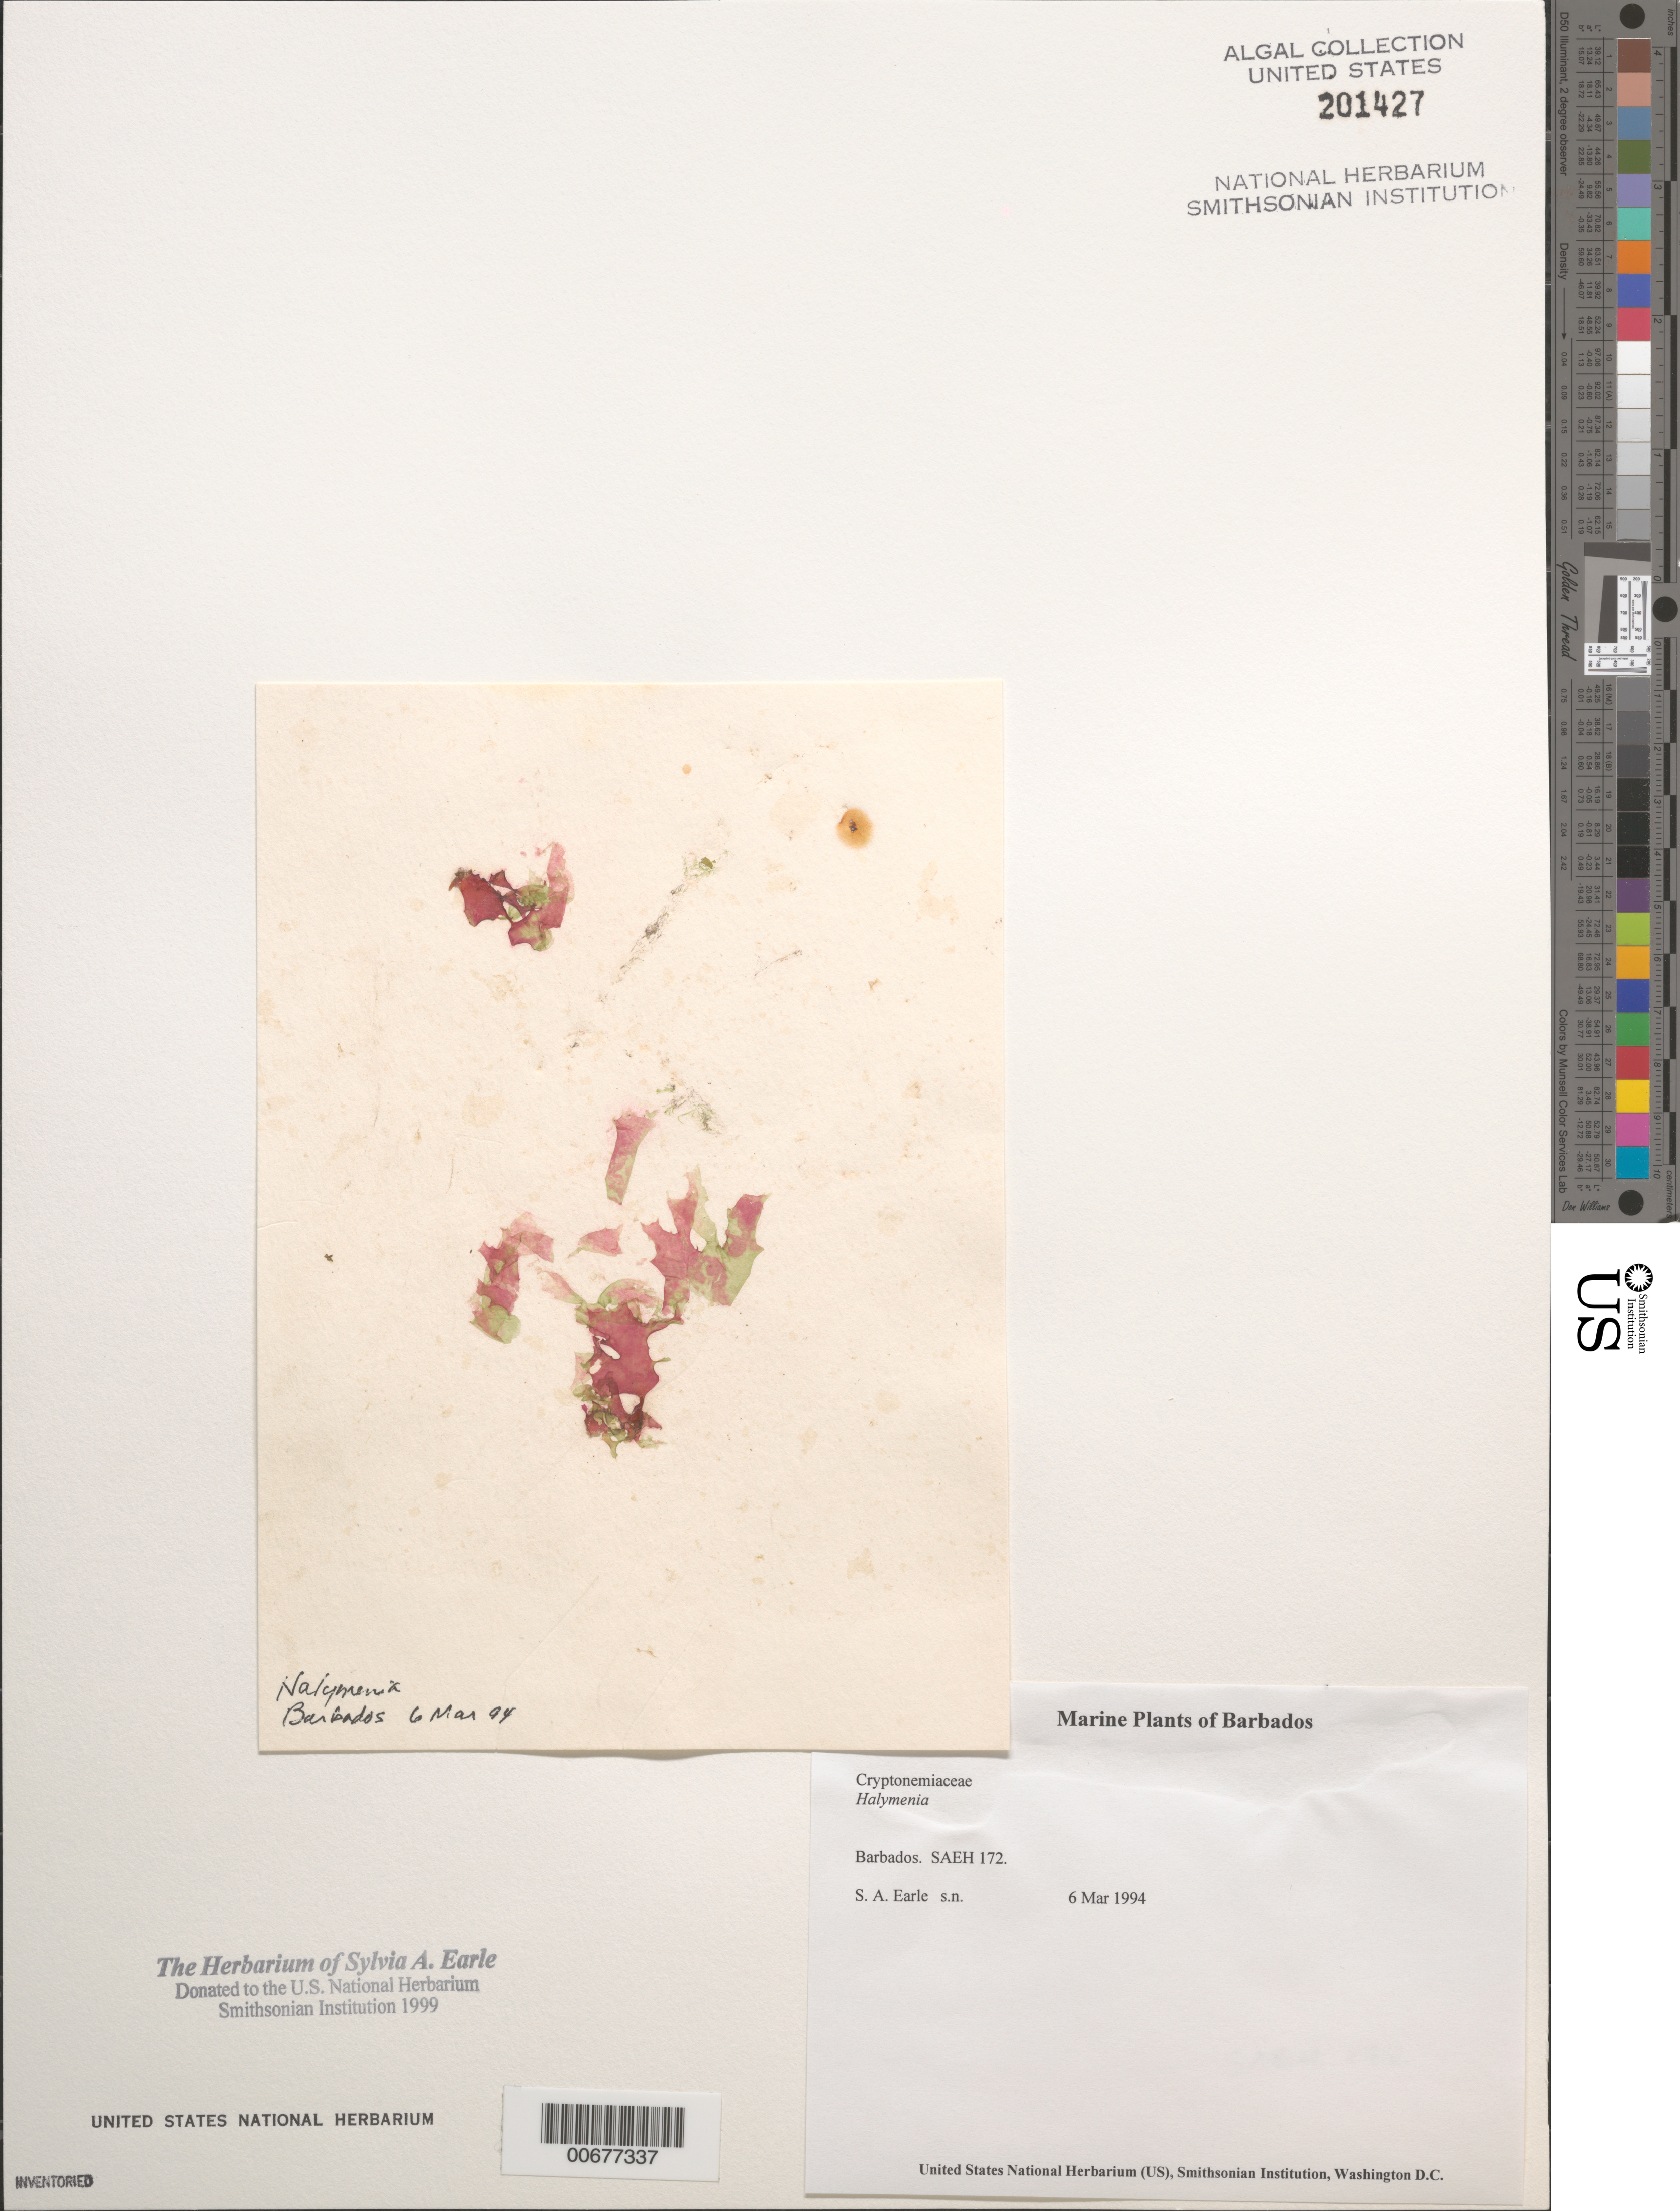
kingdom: Plantae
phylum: Rhodophyta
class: Florideophyceae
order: Halymeniales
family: Halymeniaceae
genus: Halymenia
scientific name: Halymenia sp.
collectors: S. A. Earle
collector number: SAEH 172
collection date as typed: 06 Mar 1994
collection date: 1994-03-06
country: Barbados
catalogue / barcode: US 201427